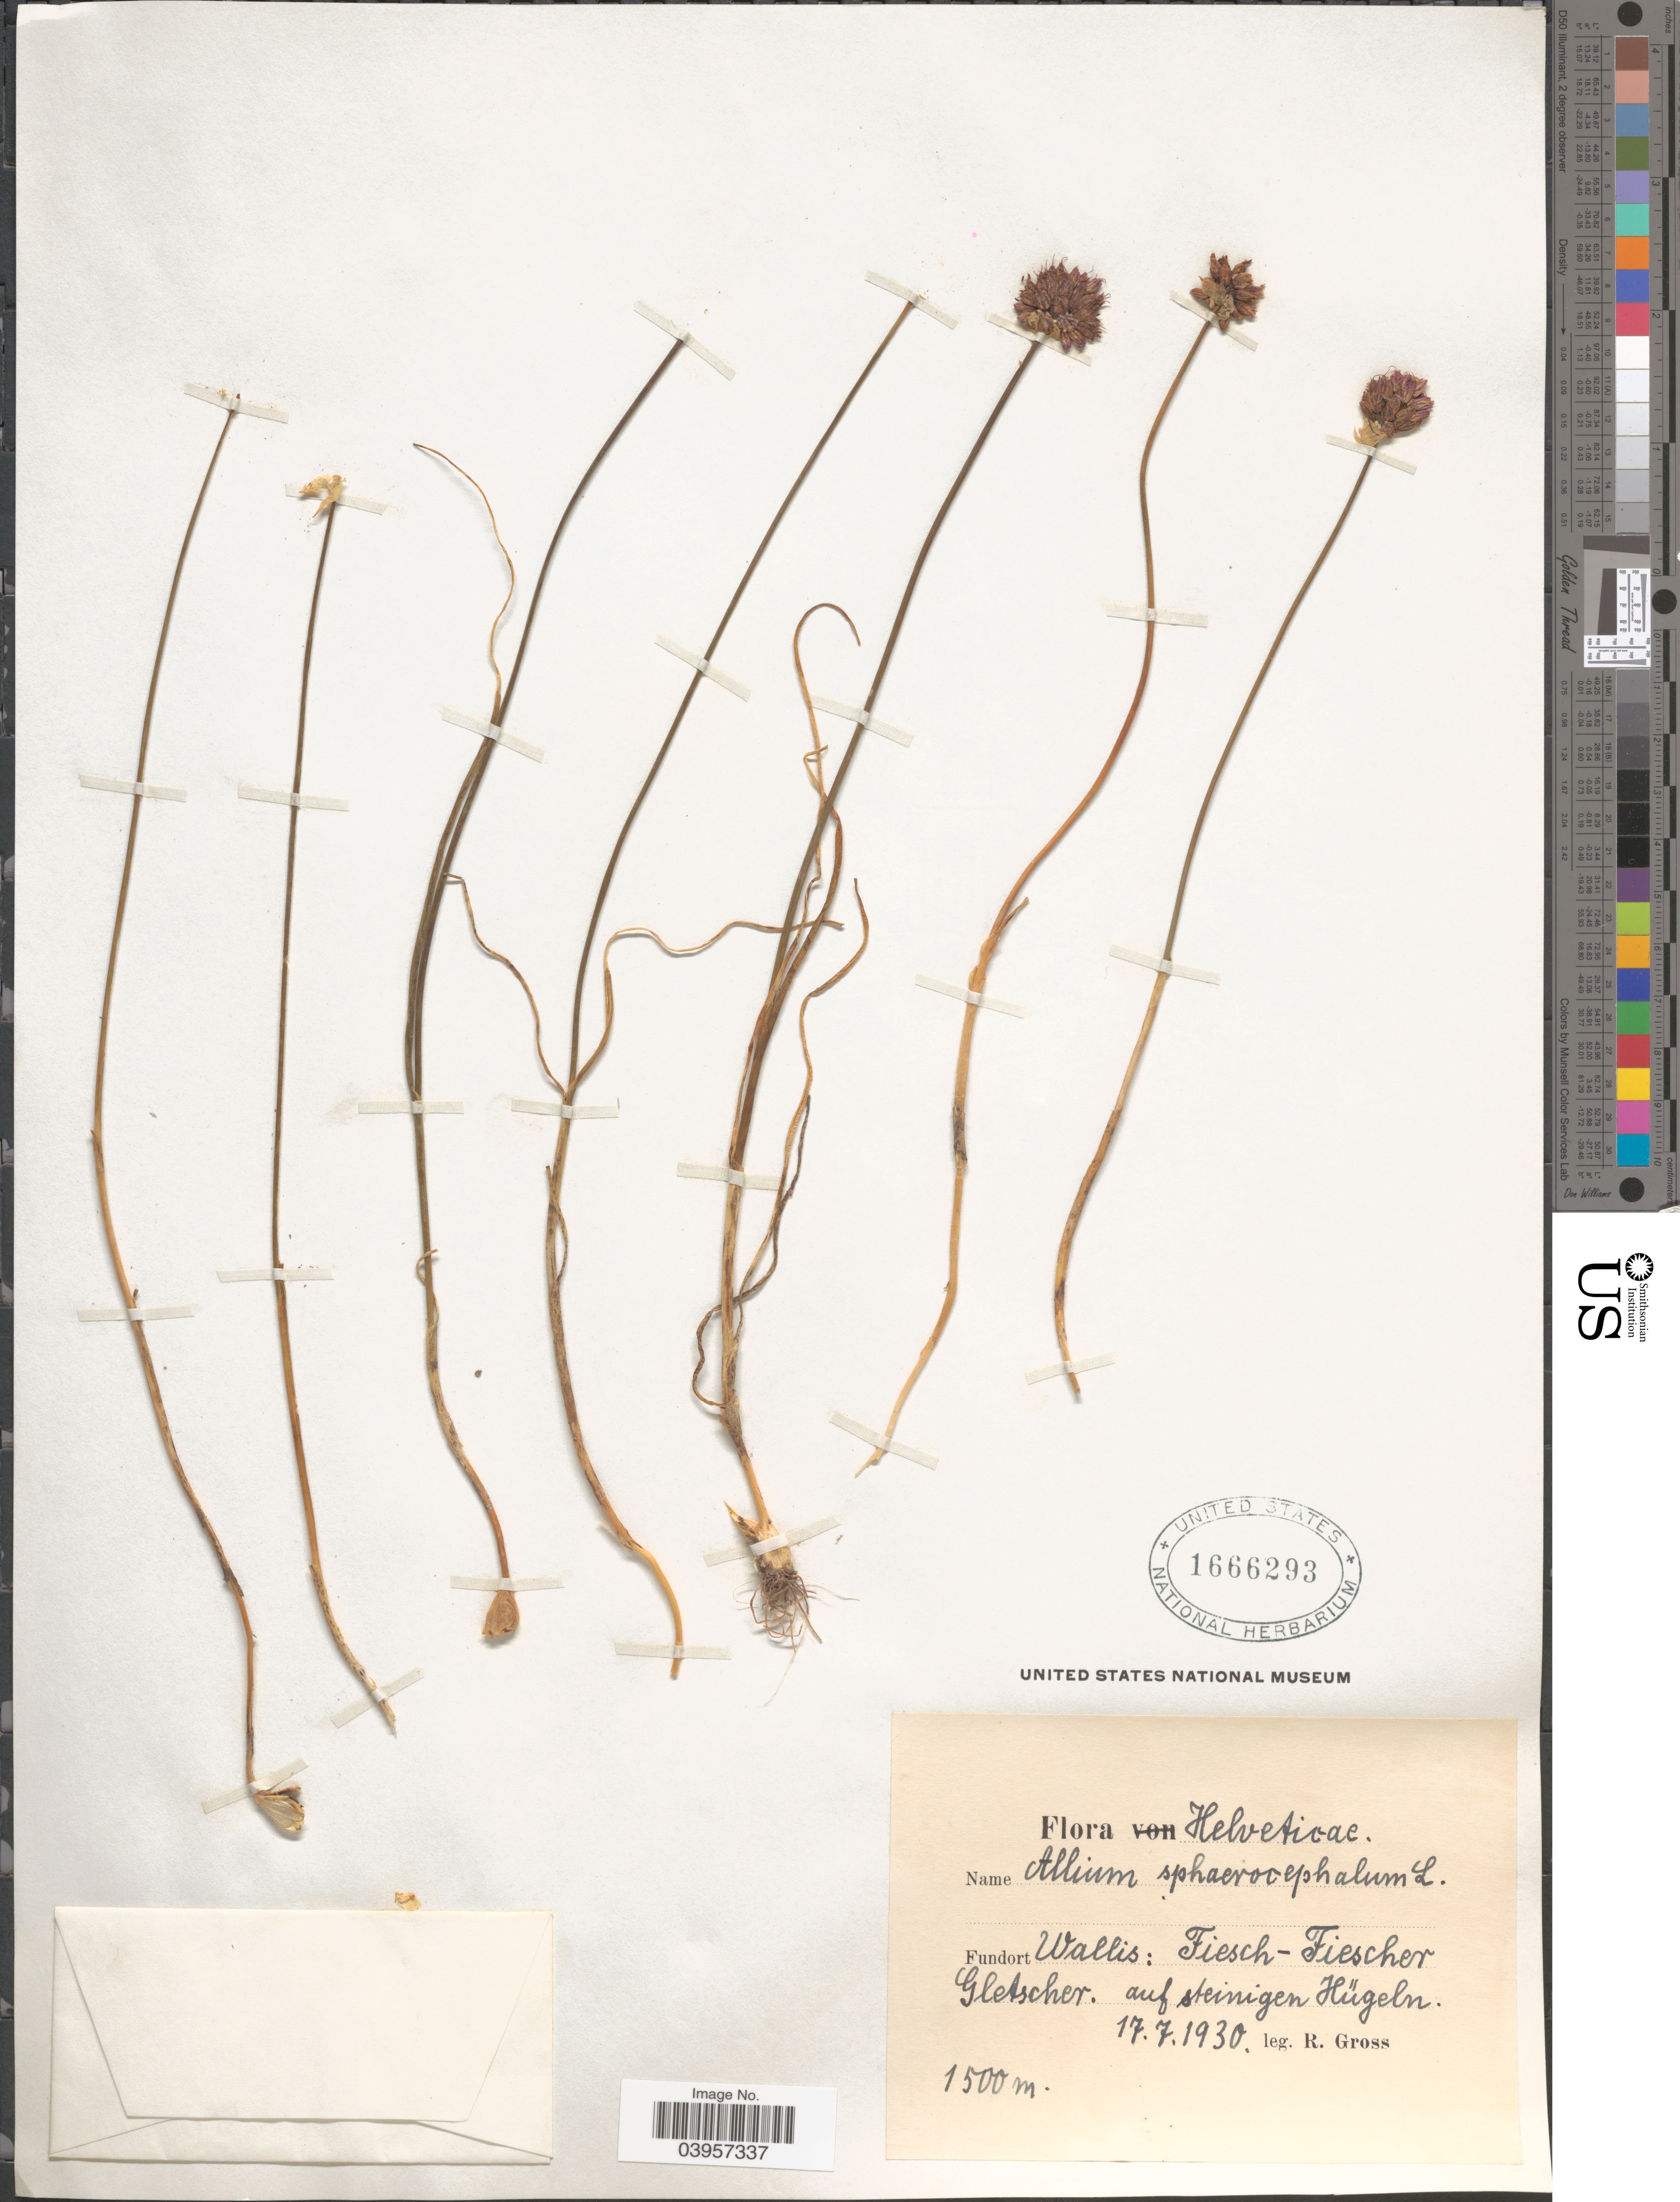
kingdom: Plantae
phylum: Tracheophyta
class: Liliopsida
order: Asparagales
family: Amaryllidaceae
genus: Allium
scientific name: Allium sphaerocephalum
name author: L.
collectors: R. Gross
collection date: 1930-07-17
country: Switzerland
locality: Helveticae. Fundort Wallis: Fiesch-Fiescher. Gletscher. auf steunigen Hügeln.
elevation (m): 1500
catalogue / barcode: US 1666293